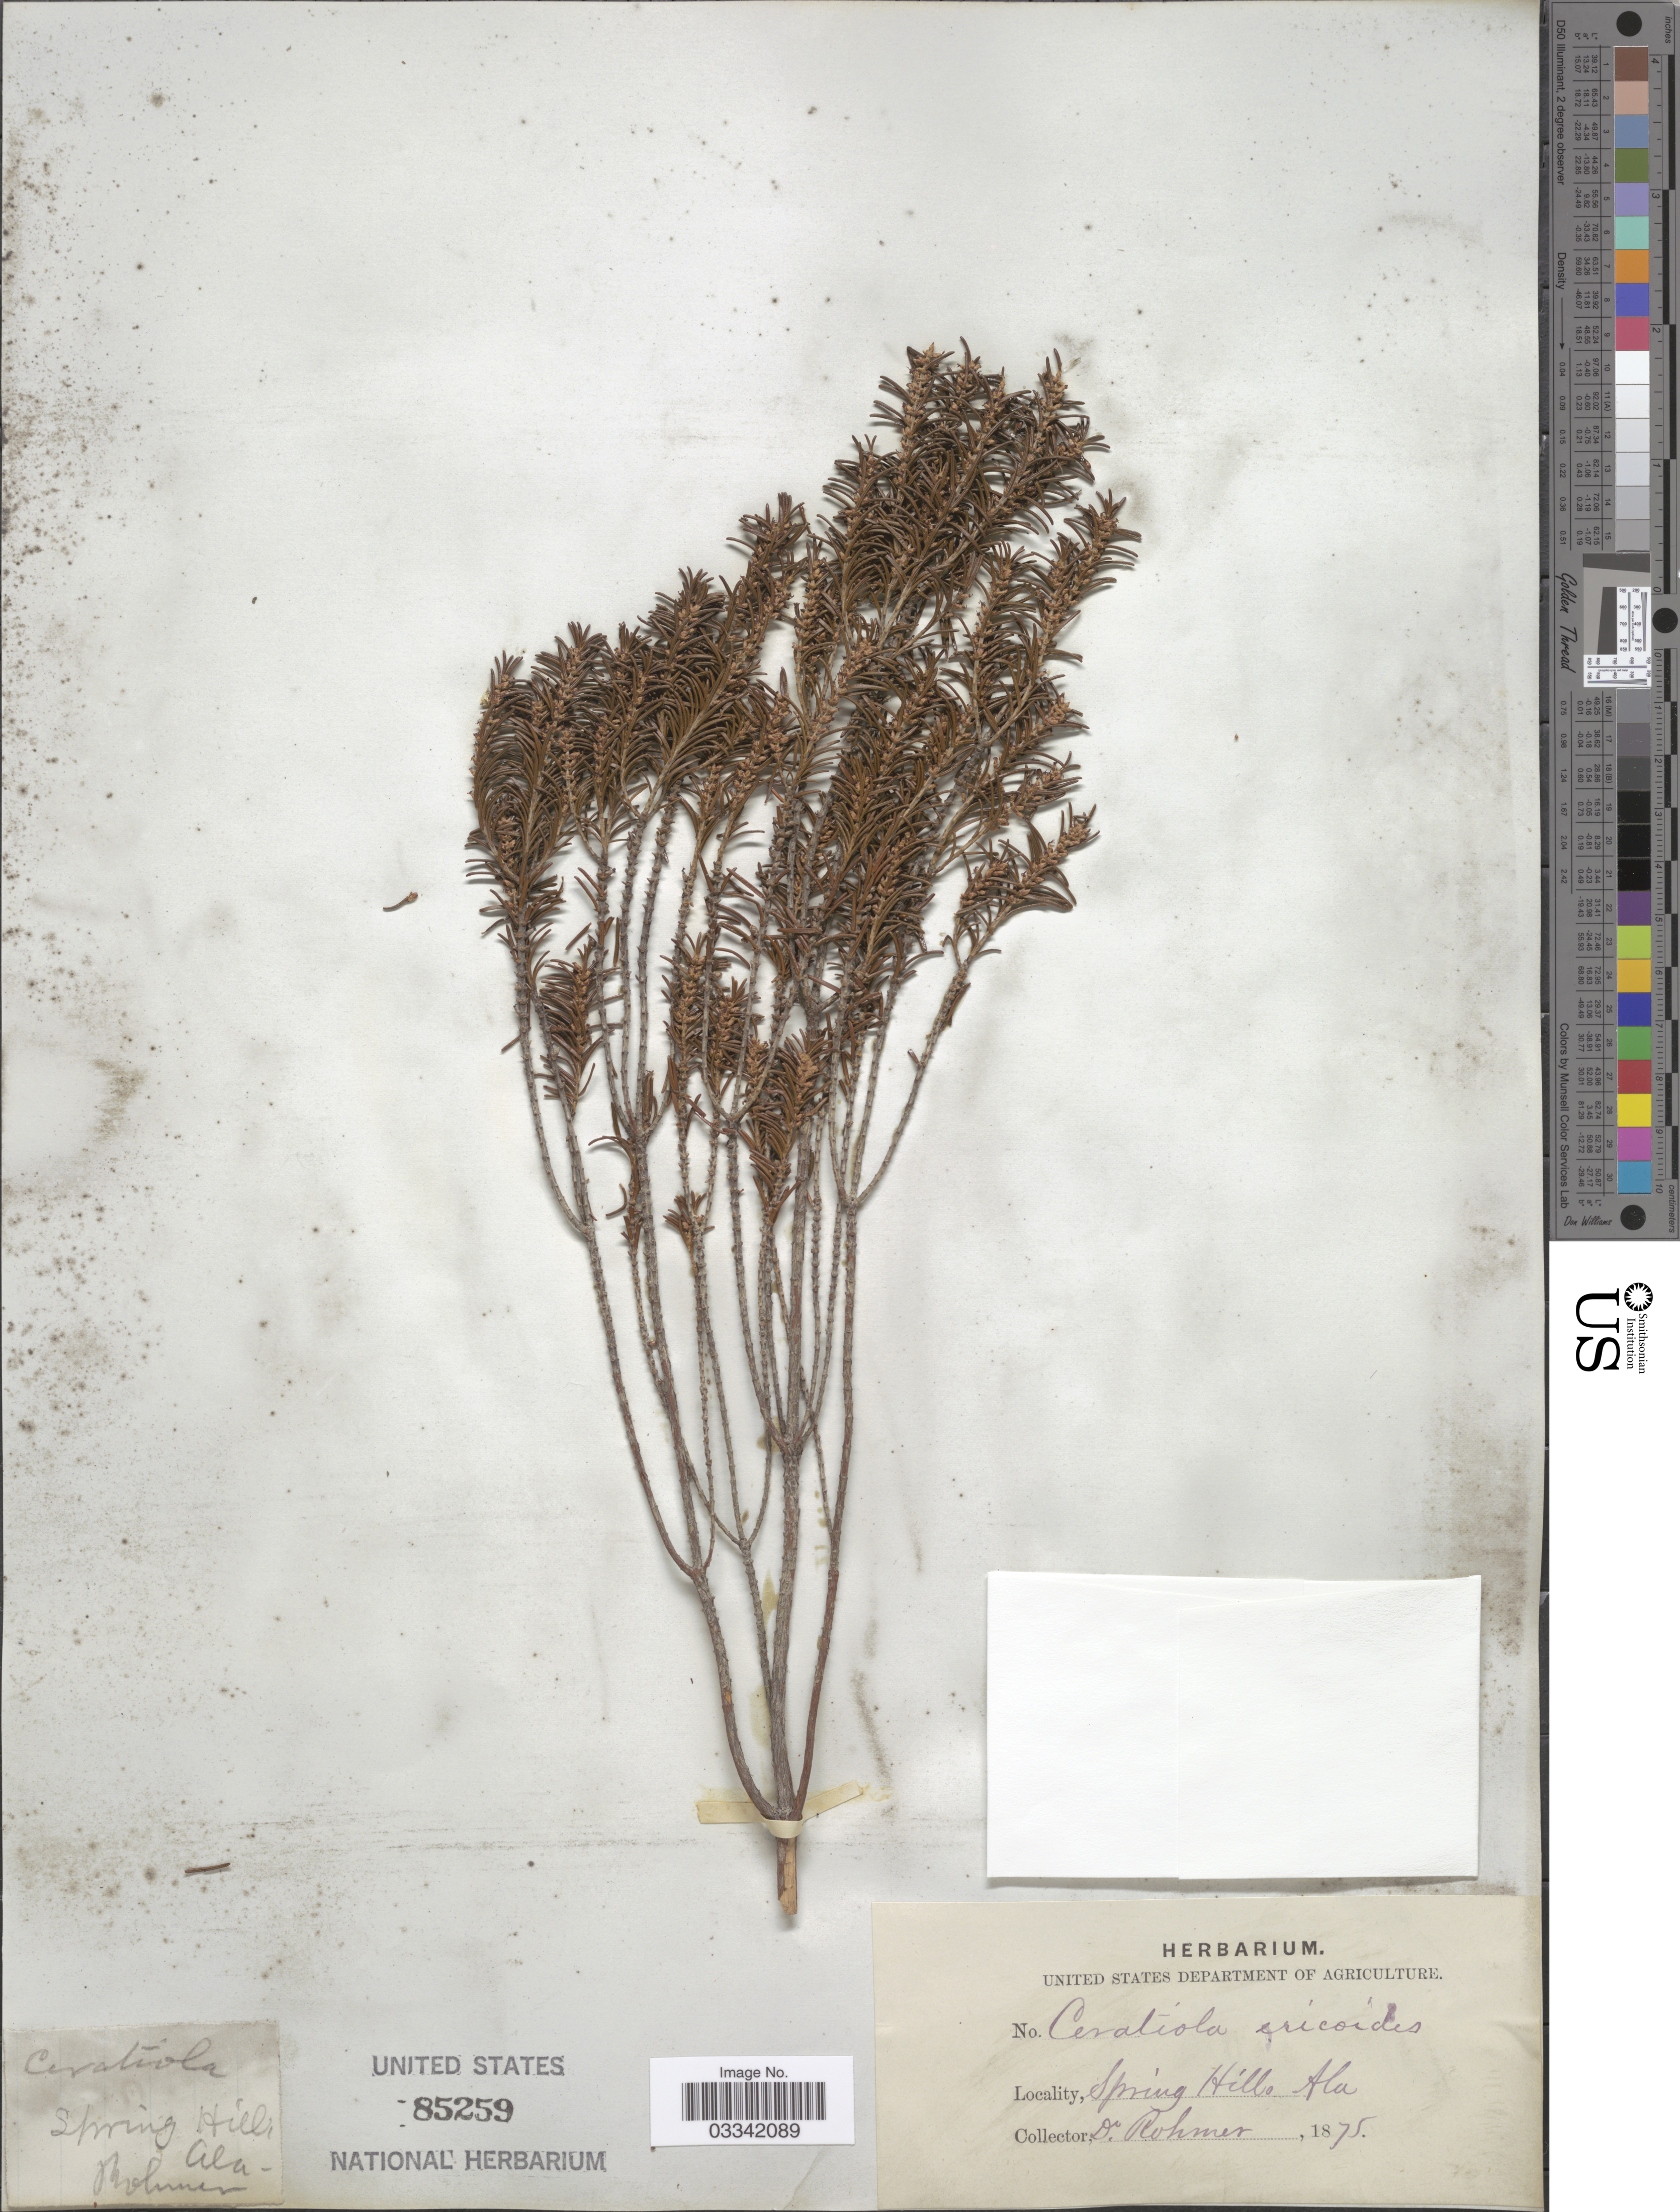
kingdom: Plantae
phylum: Tracheophyta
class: Magnoliopsida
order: Ericales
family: Ericaceae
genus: Ceratiola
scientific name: Ceratiola ericoides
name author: Michx.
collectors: Rohmer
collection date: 1875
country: United States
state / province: Alabama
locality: Spring Hills.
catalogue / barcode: US 85259